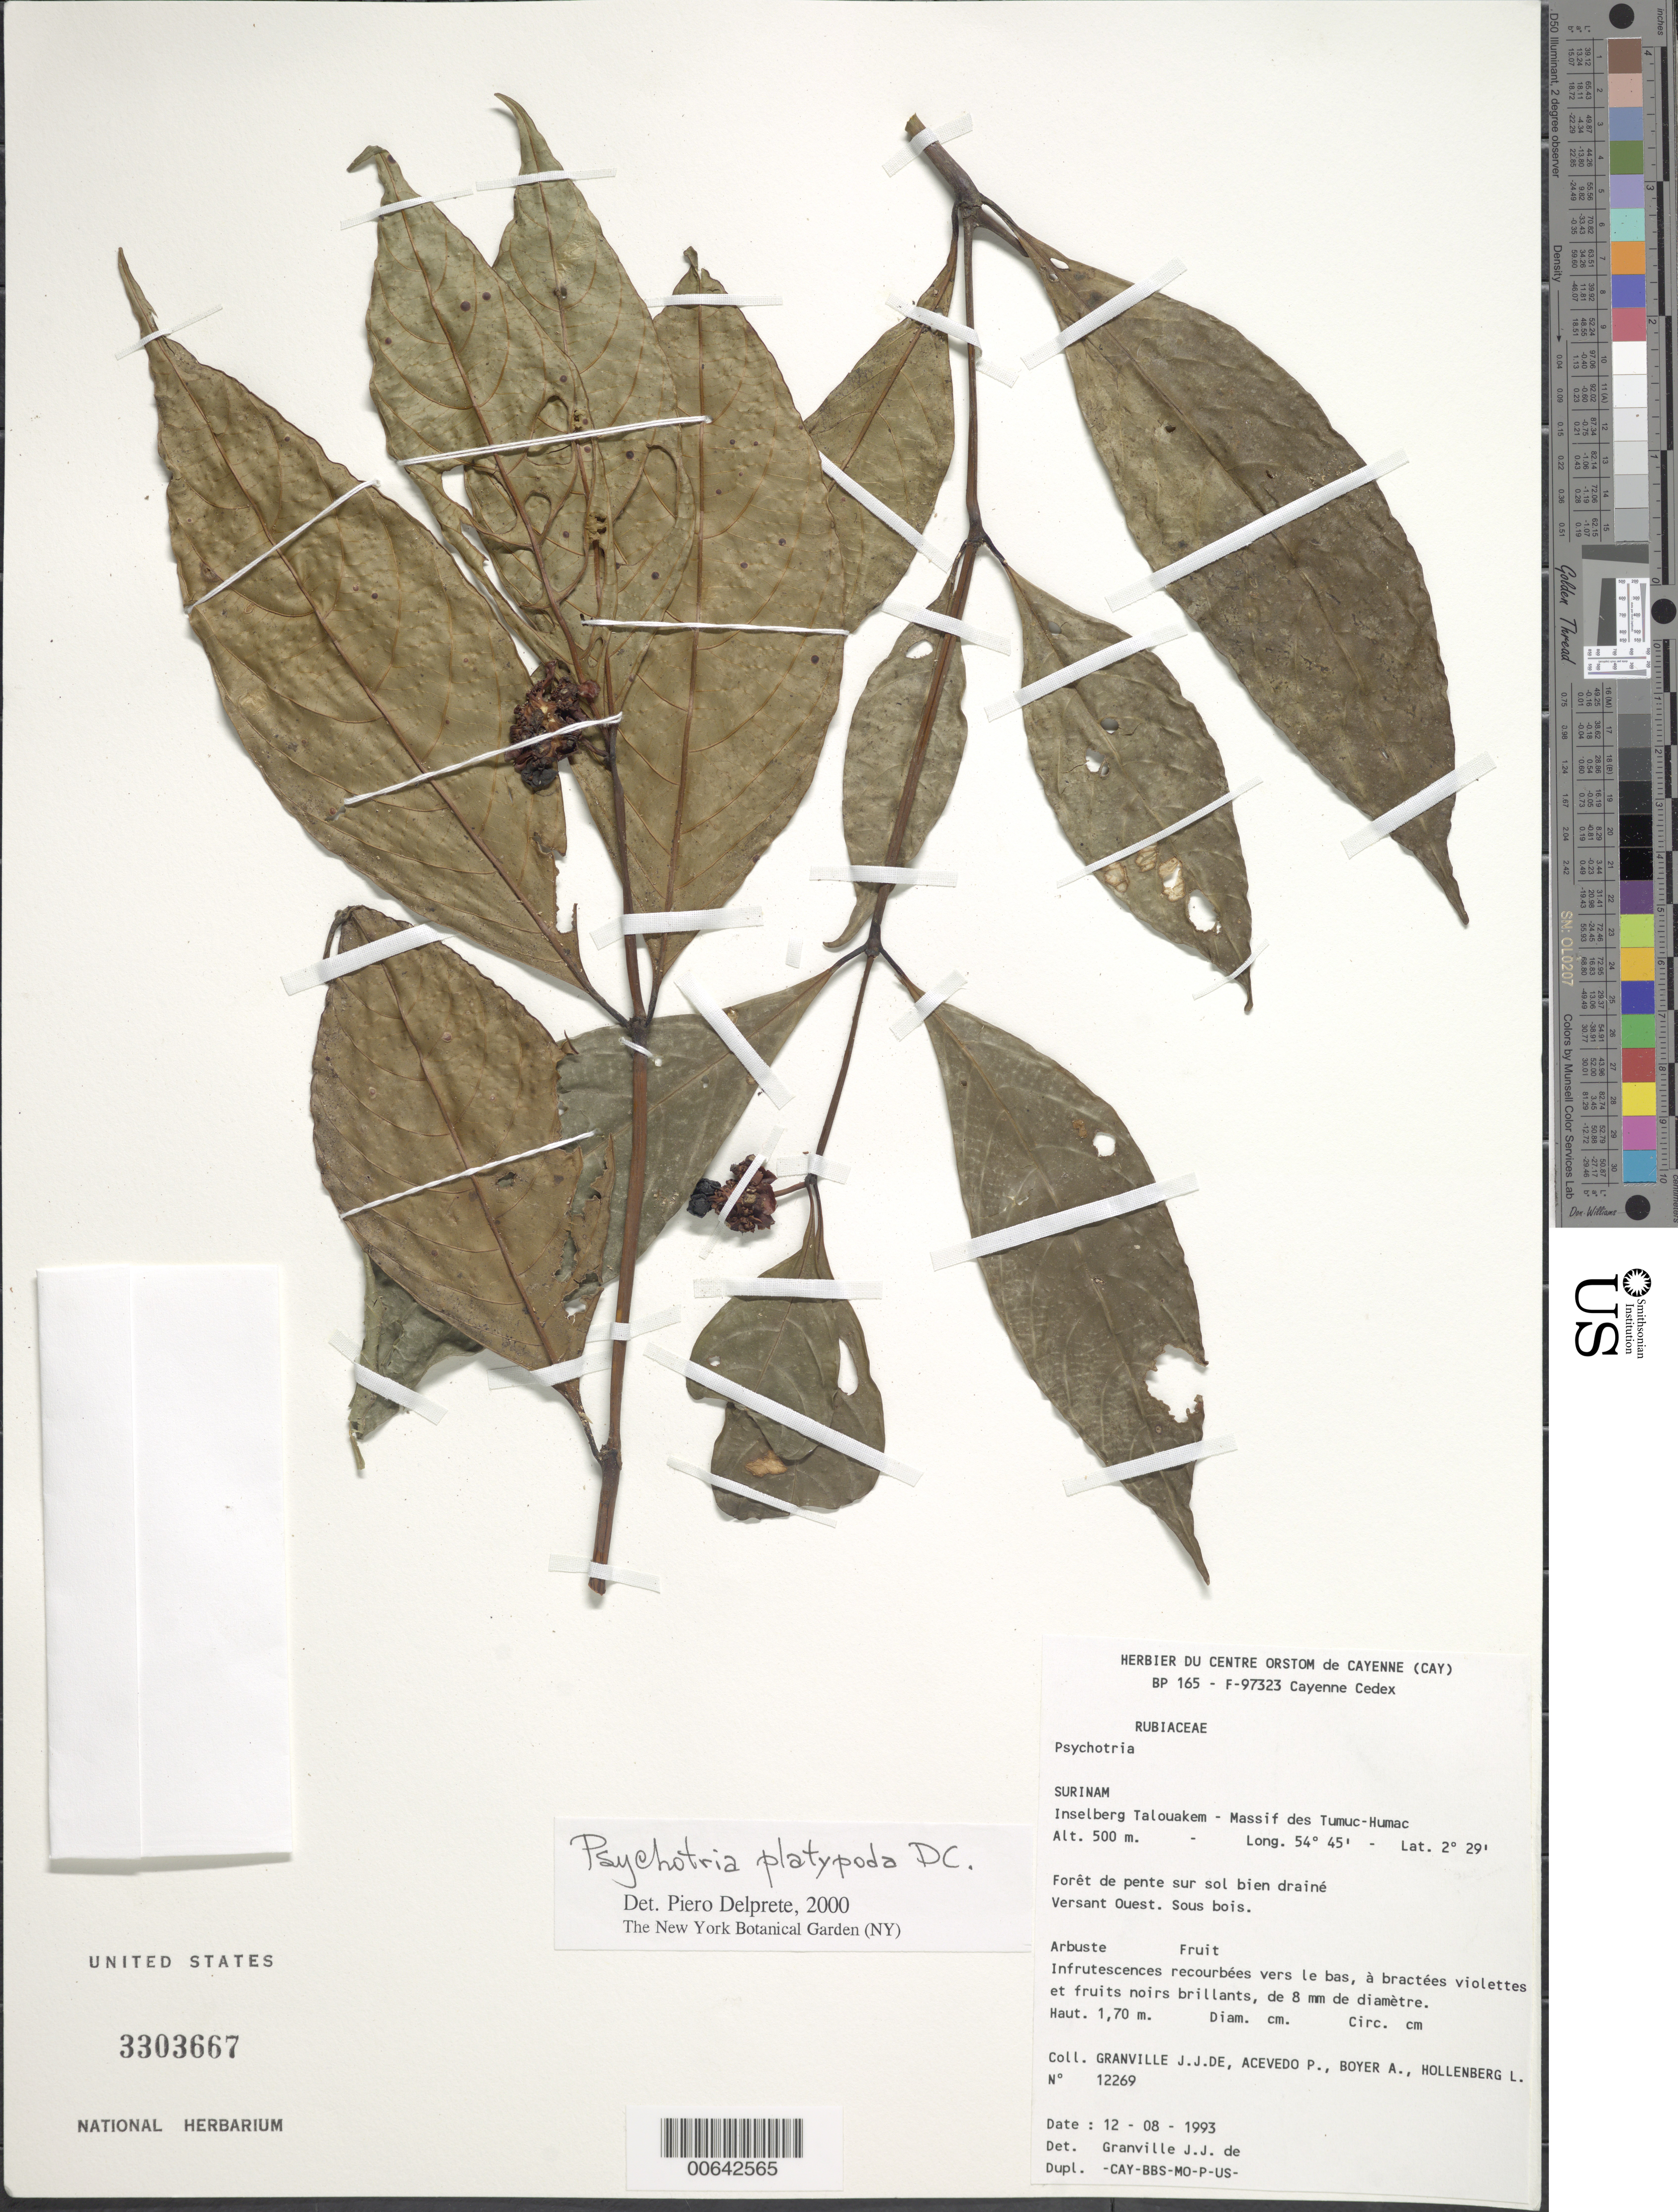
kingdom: Plantae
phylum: Tracheophyta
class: Magnoliopsida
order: Gentianales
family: Rubiaceae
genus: Palicourea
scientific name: Palicourea dichotoma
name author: (Rudge) Delprete & J.H. Kirkbr.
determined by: Kirkbride, J. H., Jr.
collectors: J.-J. de Granville, P. Acevedo-Rodr., A. Boyer & L. Hollenberg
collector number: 12269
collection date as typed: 12-Aug-93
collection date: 1993-08-12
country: Suriname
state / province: Sipaliwini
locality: Inselberg Talouakem, Massif des Tumuc-Humac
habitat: Forêt de pente sur sol bien draine. Versant ouest. Sous bois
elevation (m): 500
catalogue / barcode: US 3303667